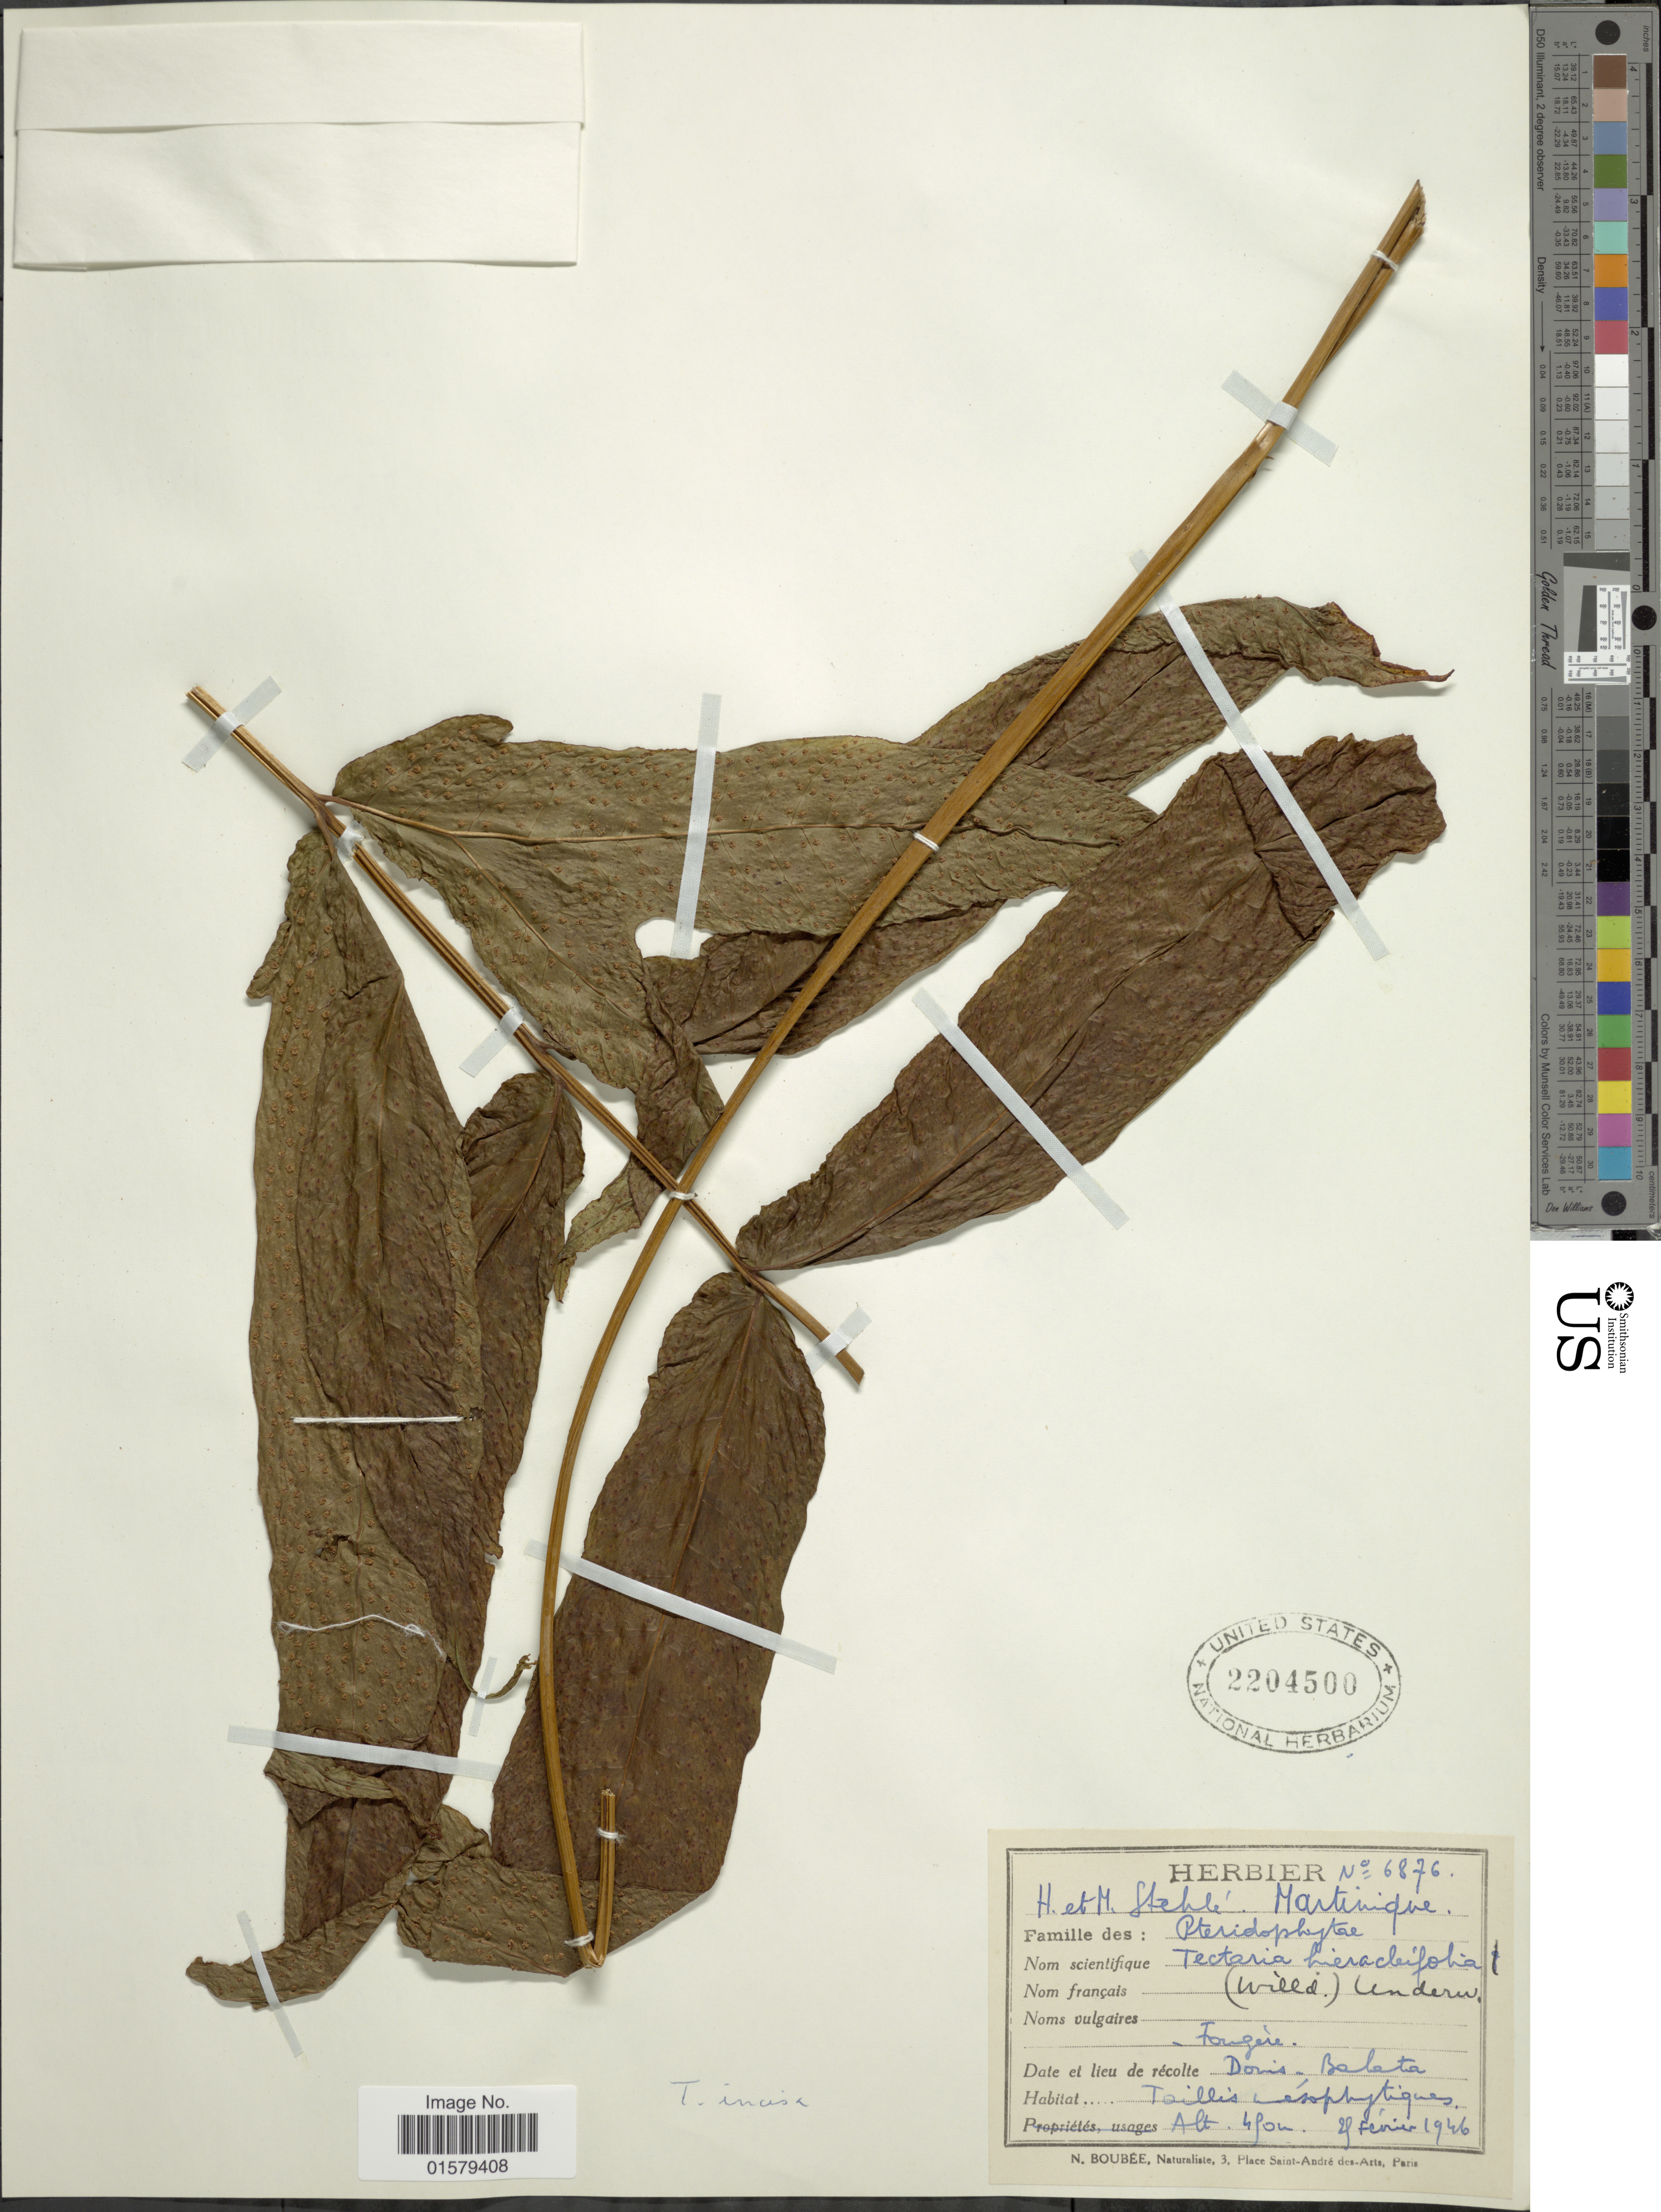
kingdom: Plantae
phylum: Tracheophyta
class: Polypodiopsida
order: Polypodiales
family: Tectariaceae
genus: Tectaria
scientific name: Tectaria incisa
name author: Cav.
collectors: H. Stehlé & M. Stehlé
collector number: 6876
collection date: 1946-02-25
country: Martinique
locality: Doris - Balata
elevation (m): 450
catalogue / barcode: US 2204500